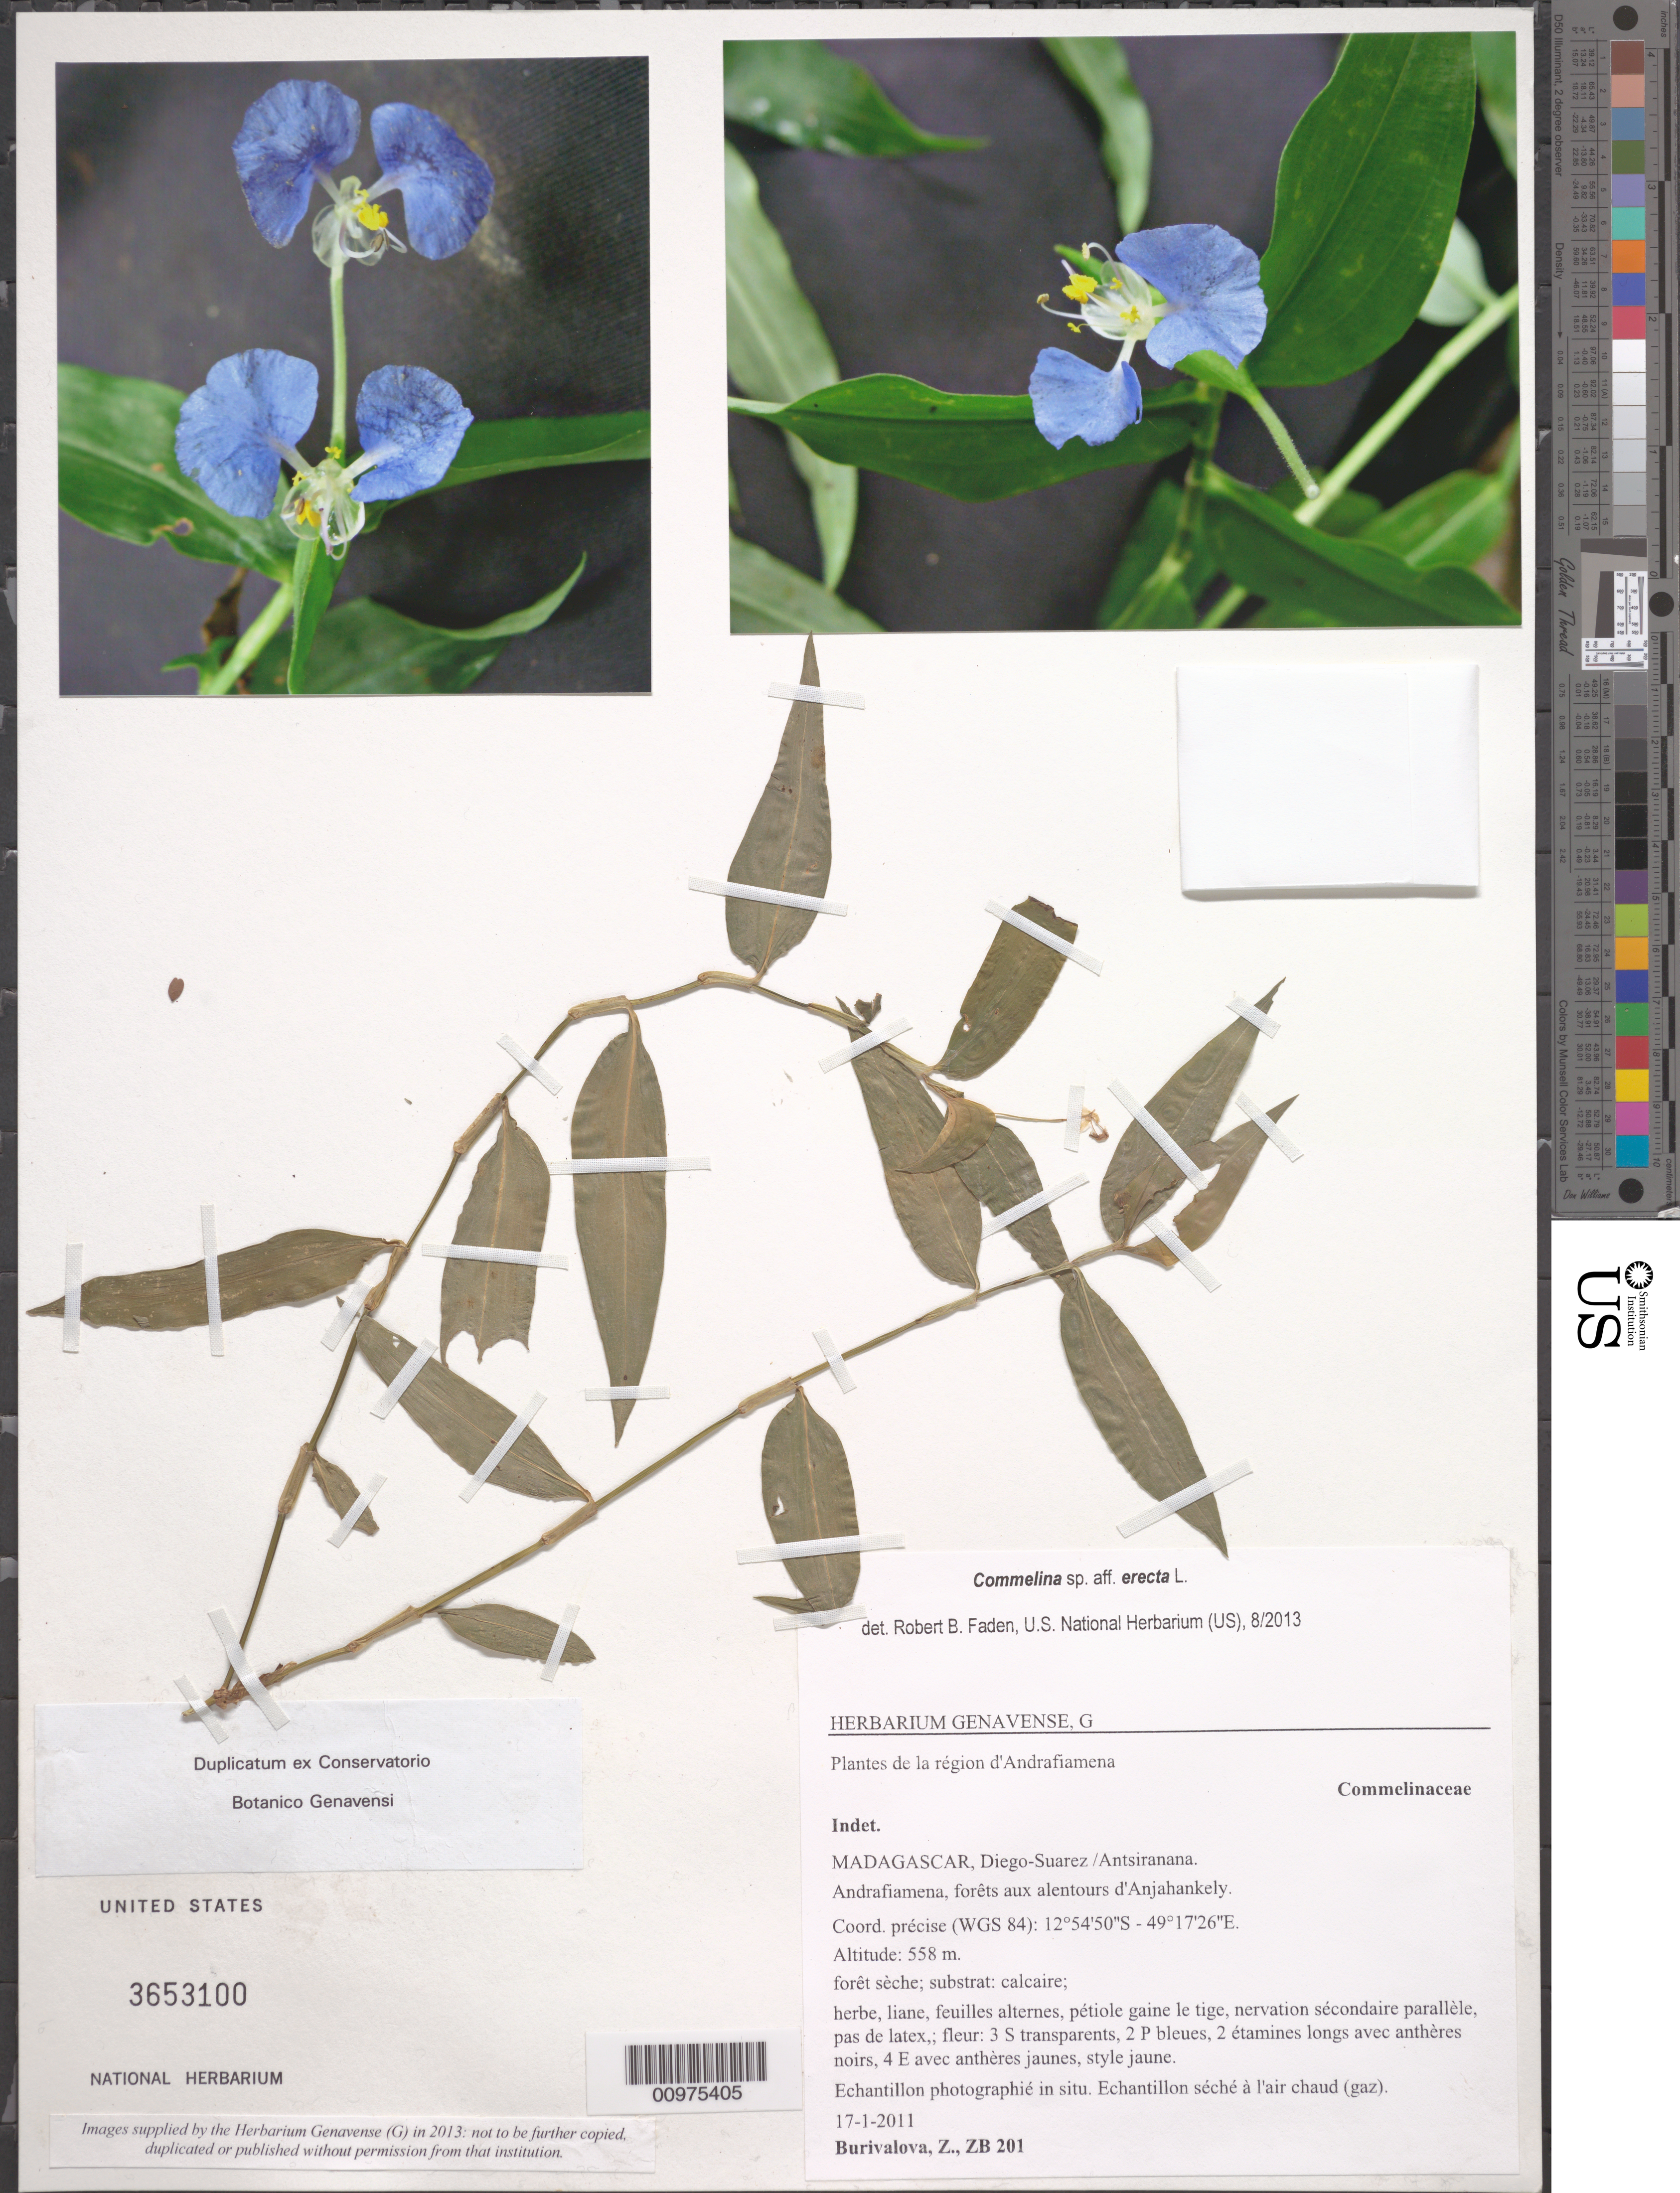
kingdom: Plantae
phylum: Tracheophyta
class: Liliopsida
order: Commelinales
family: Commelinaceae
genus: Commelina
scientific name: Commelina erecta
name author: L.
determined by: Faden, Robert B., (US), Smithsonian Institution - National Museum of Natural History (UNITED STATES)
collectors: Z. Burivalova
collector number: ZB 201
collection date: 2011-01-17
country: Madagascar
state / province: Diana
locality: Andrafiamena, forêts aux alentours d'Anjahankely.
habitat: forêt sèche; substrat: calcaire; Plantes de la région d'Andrafiamena.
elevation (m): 558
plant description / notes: Photos on sheet.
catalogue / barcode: US 3653100